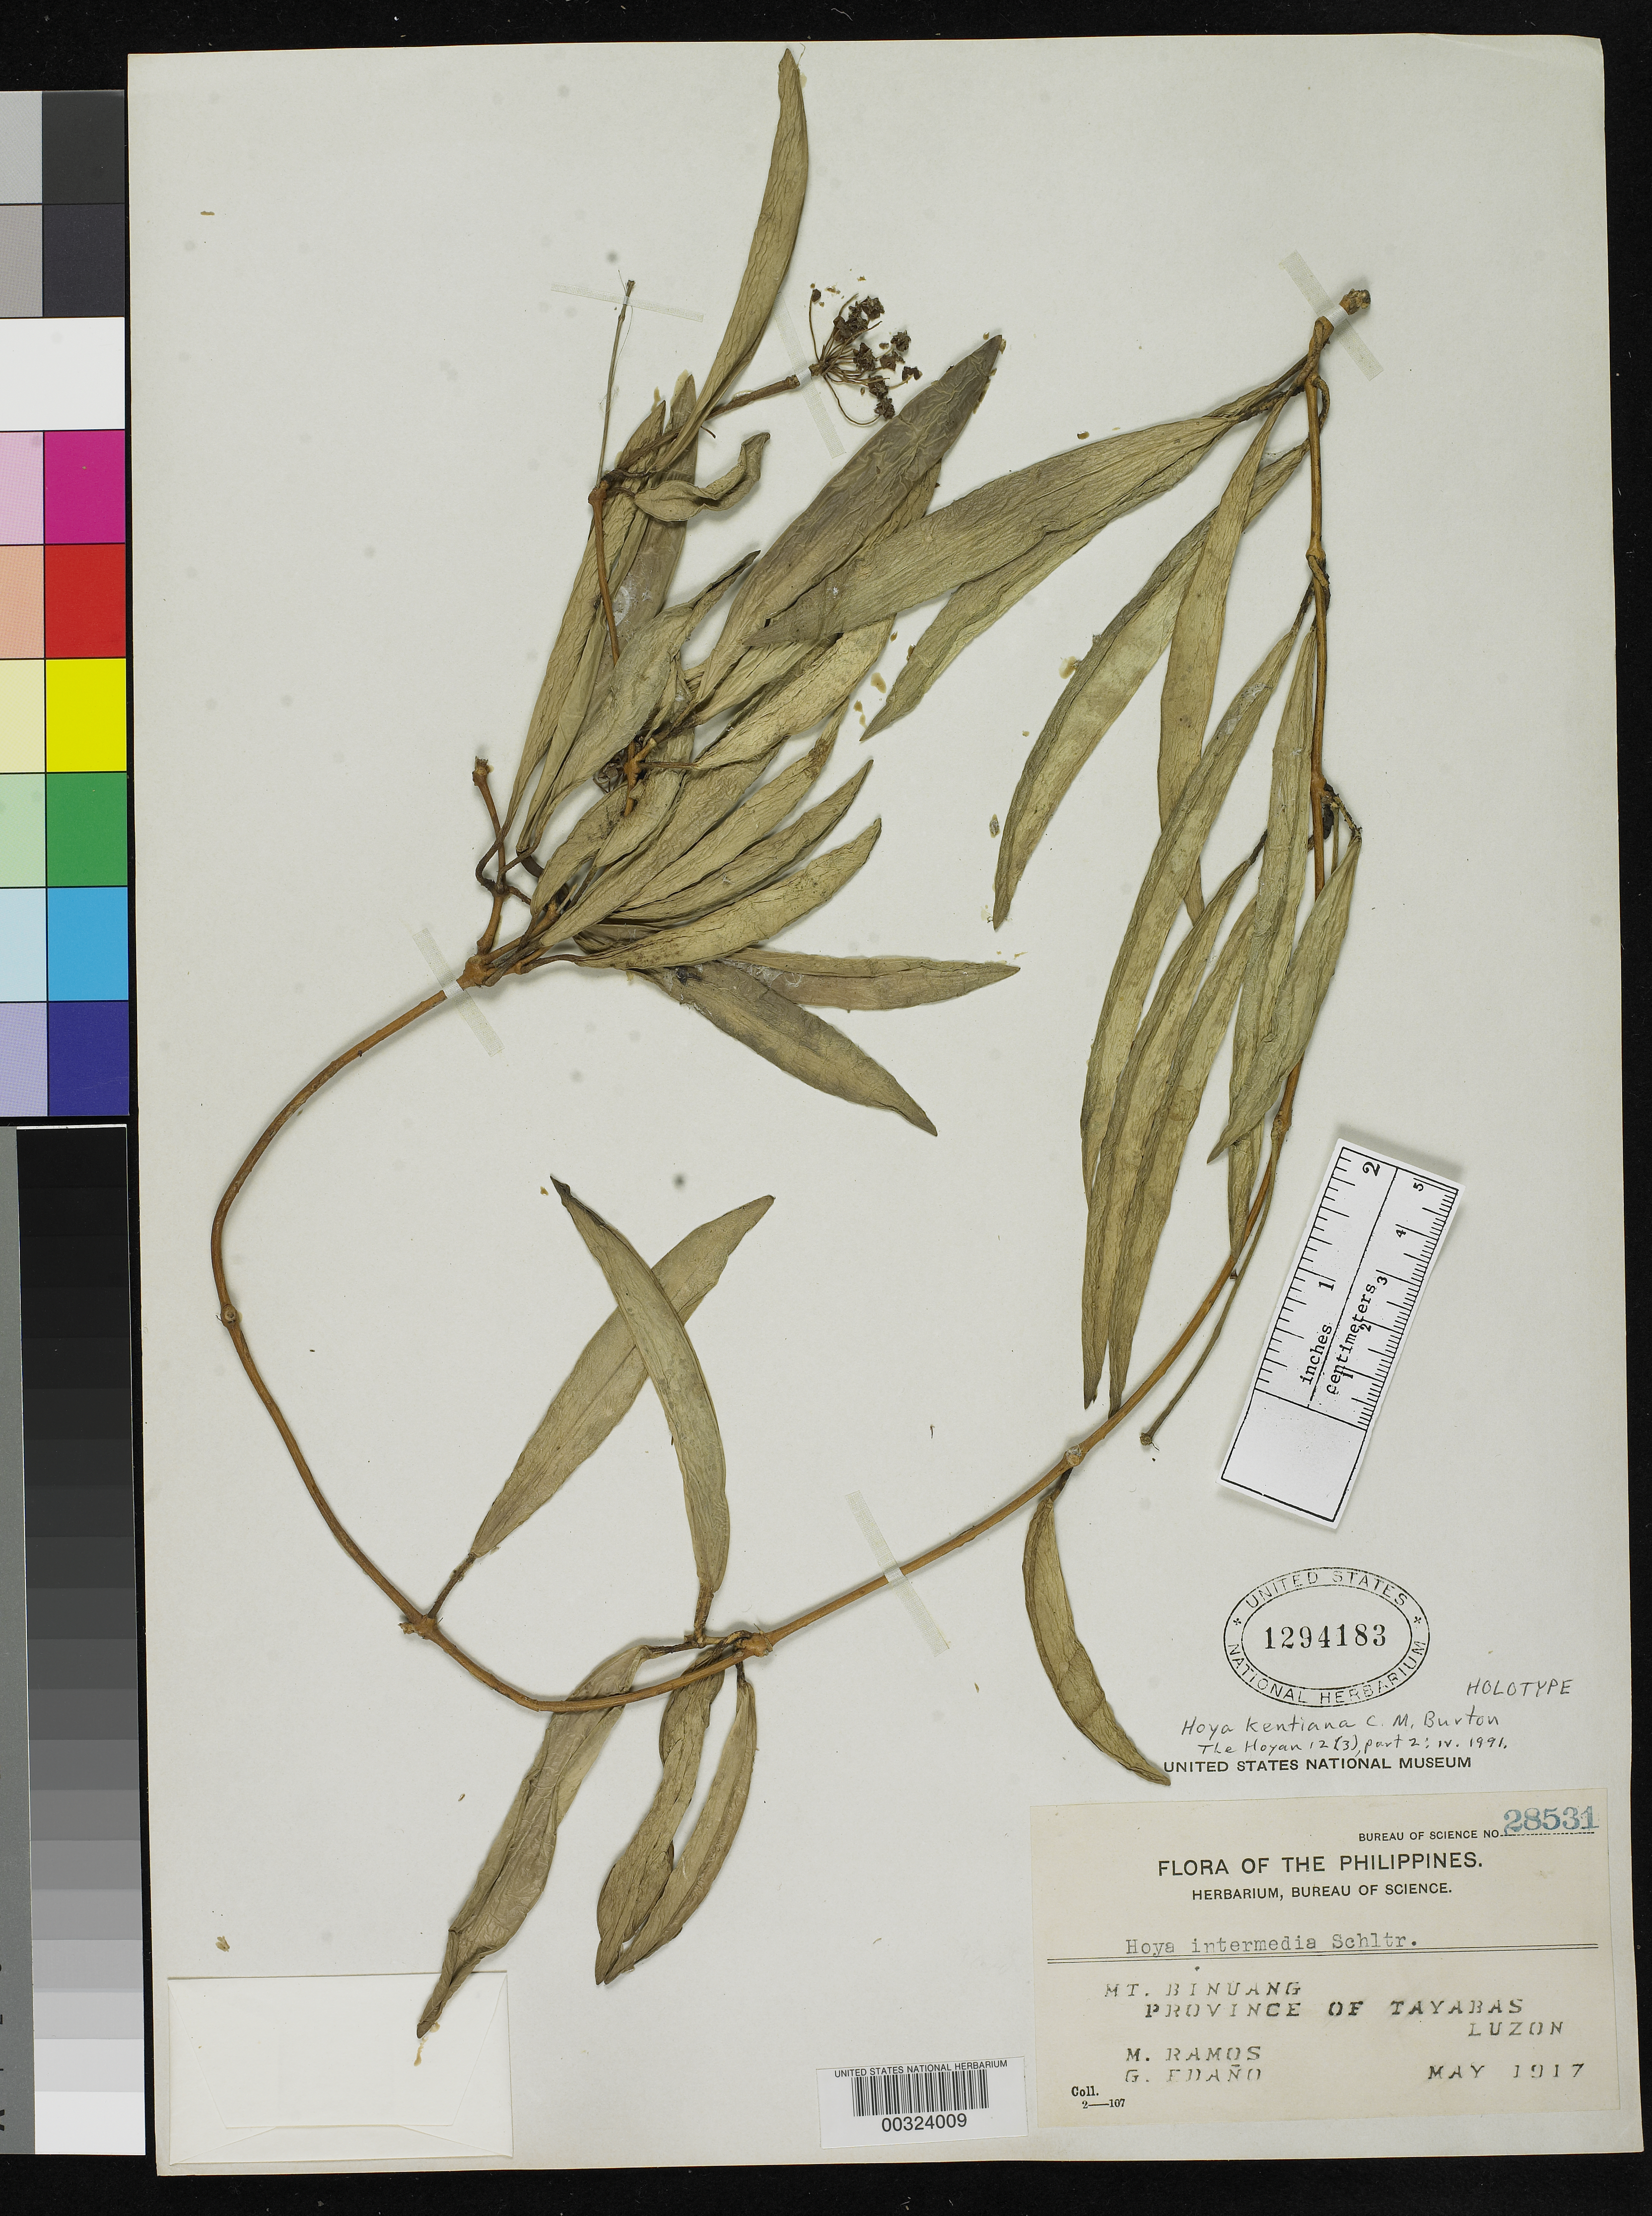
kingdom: Plantae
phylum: Tracheophyta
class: Magnoliopsida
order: Gentianales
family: Apocynaceae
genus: Hoya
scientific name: Hoya kentiana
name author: C.M. Burton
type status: Holotype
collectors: M. Ramos & G. E. Edaño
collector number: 28531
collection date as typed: May 1917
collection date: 1917-05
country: Philippines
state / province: Calabarzon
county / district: Quezon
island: Luzon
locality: Mount Binuang.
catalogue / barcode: US 1294183